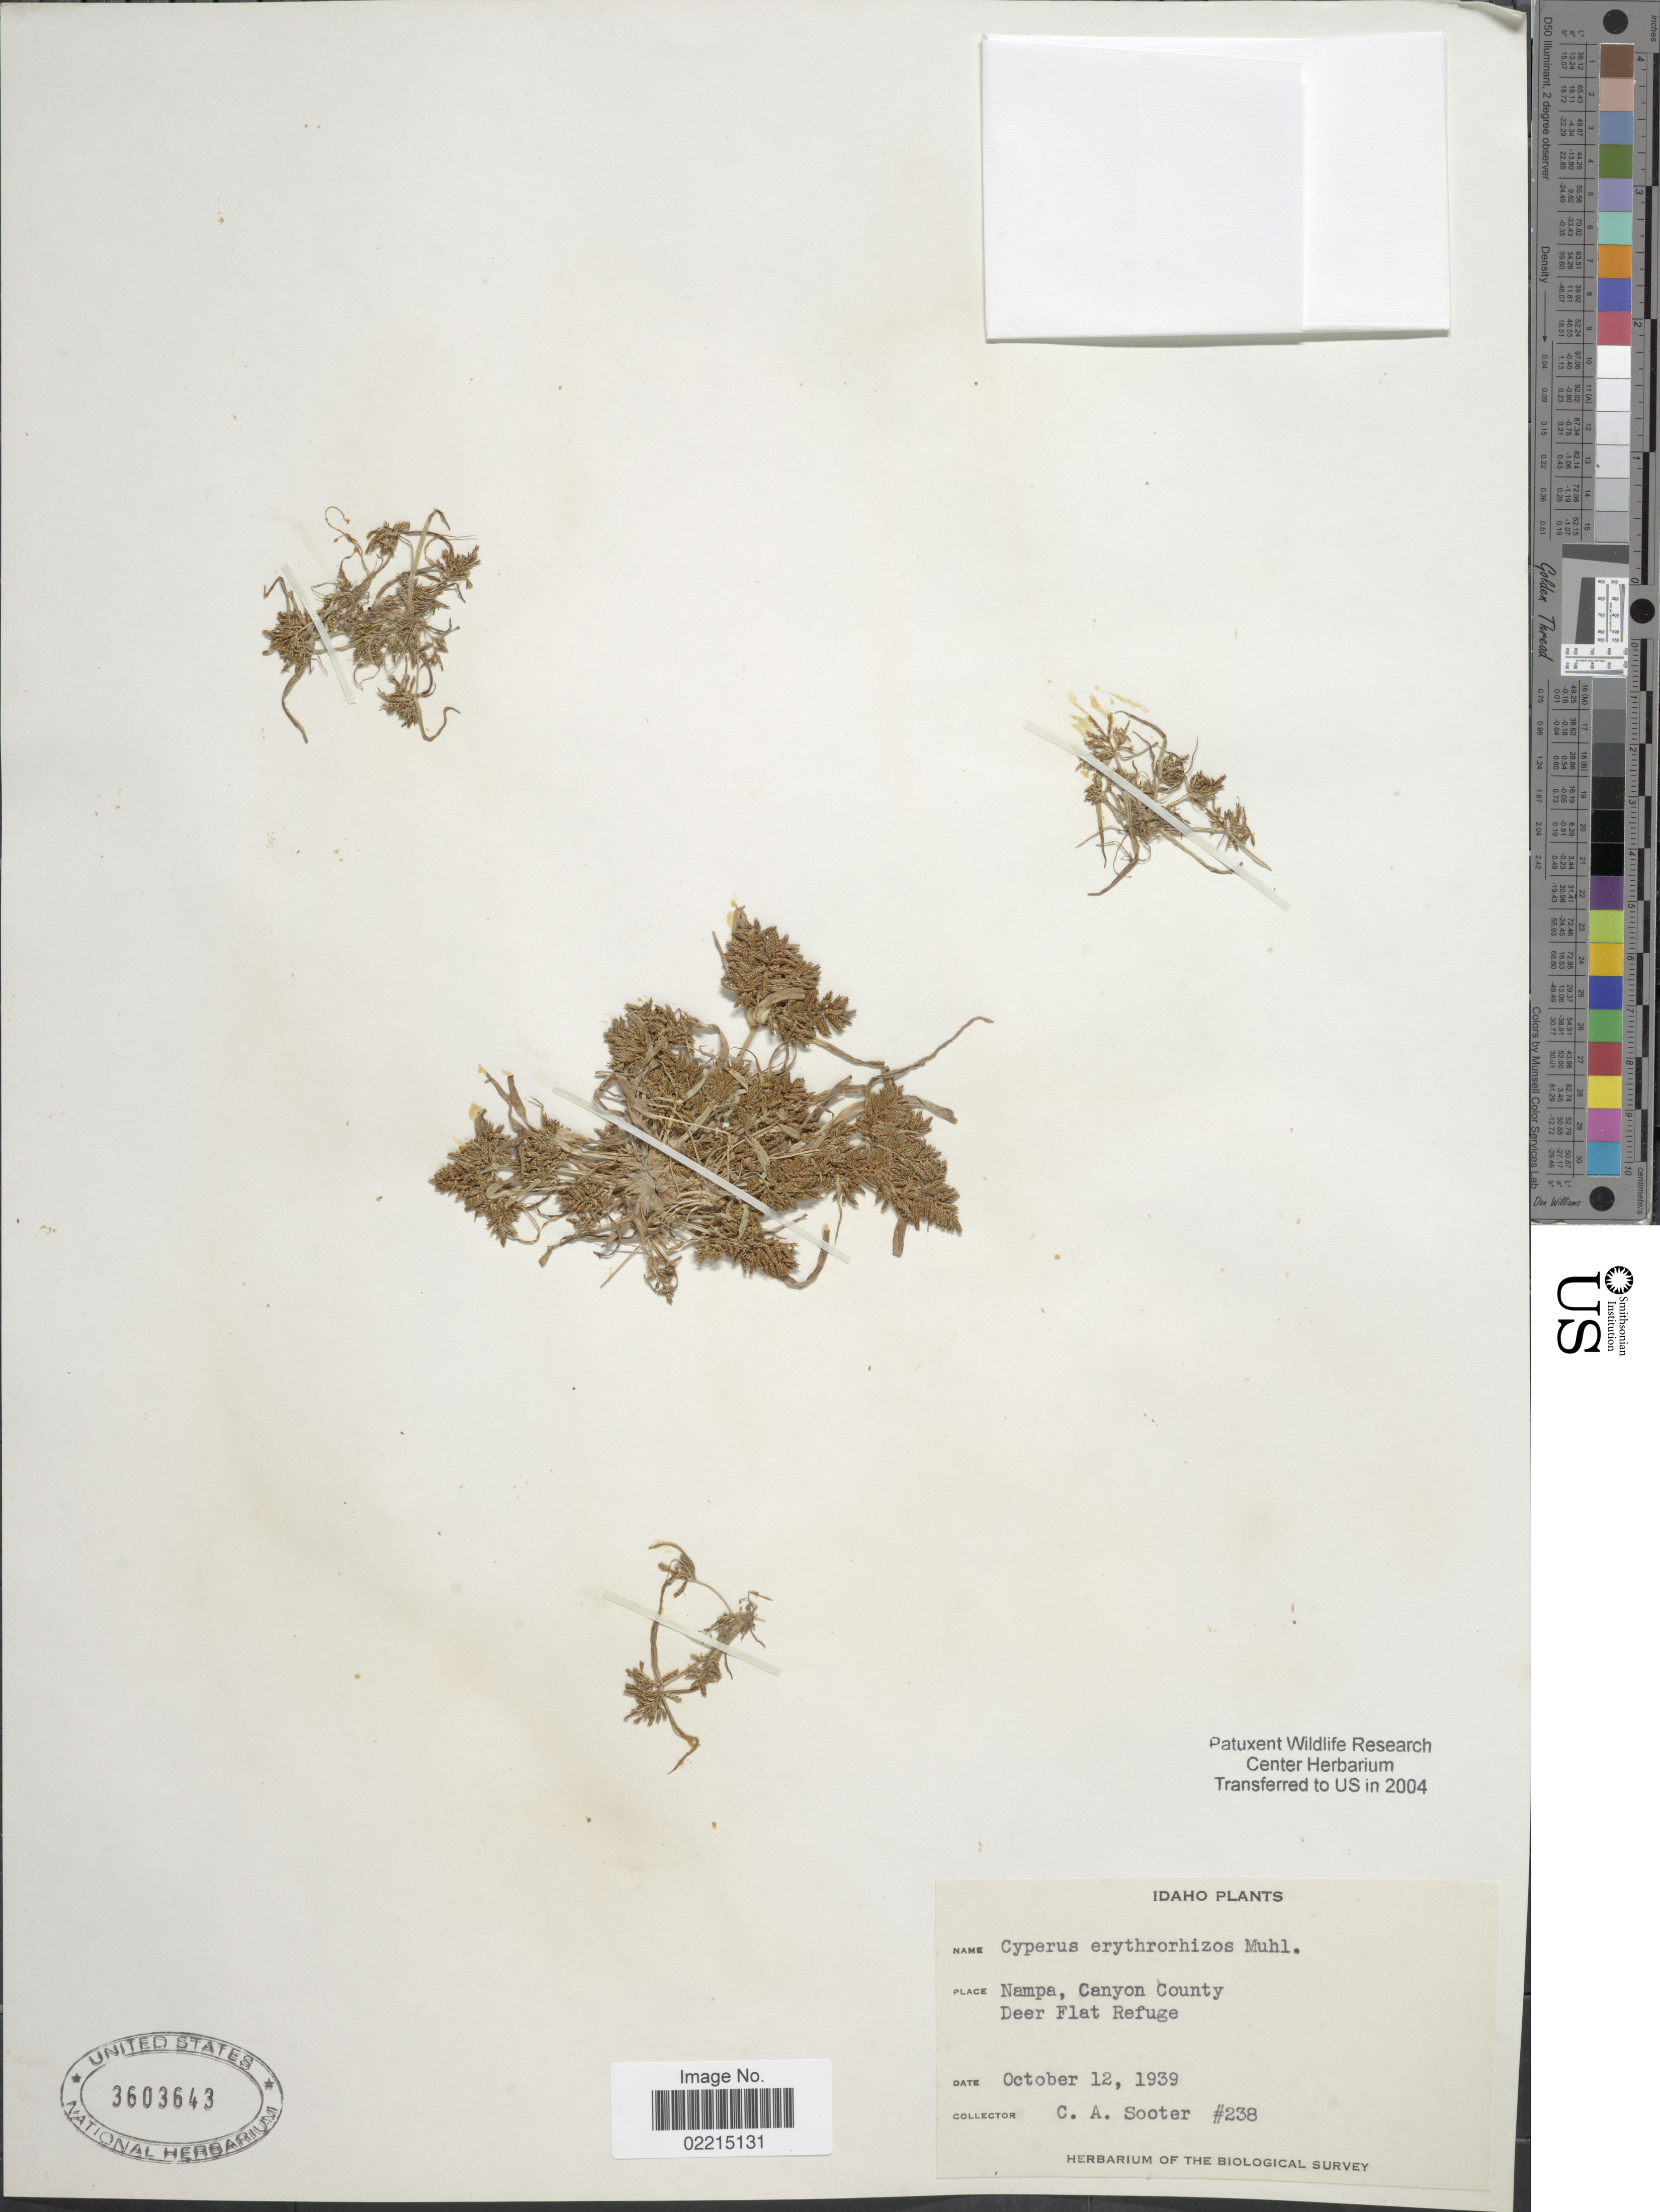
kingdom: Plantae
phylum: Tracheophyta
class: Liliopsida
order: Poales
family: Cyperaceae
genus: Cyperus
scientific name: Cyperus erythrorhizos Muhl.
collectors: C. Sooter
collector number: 238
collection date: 1939-10-12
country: United States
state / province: Idaho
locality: Nampa, Canyon County, Deer Flat Refuge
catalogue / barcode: US 3603643